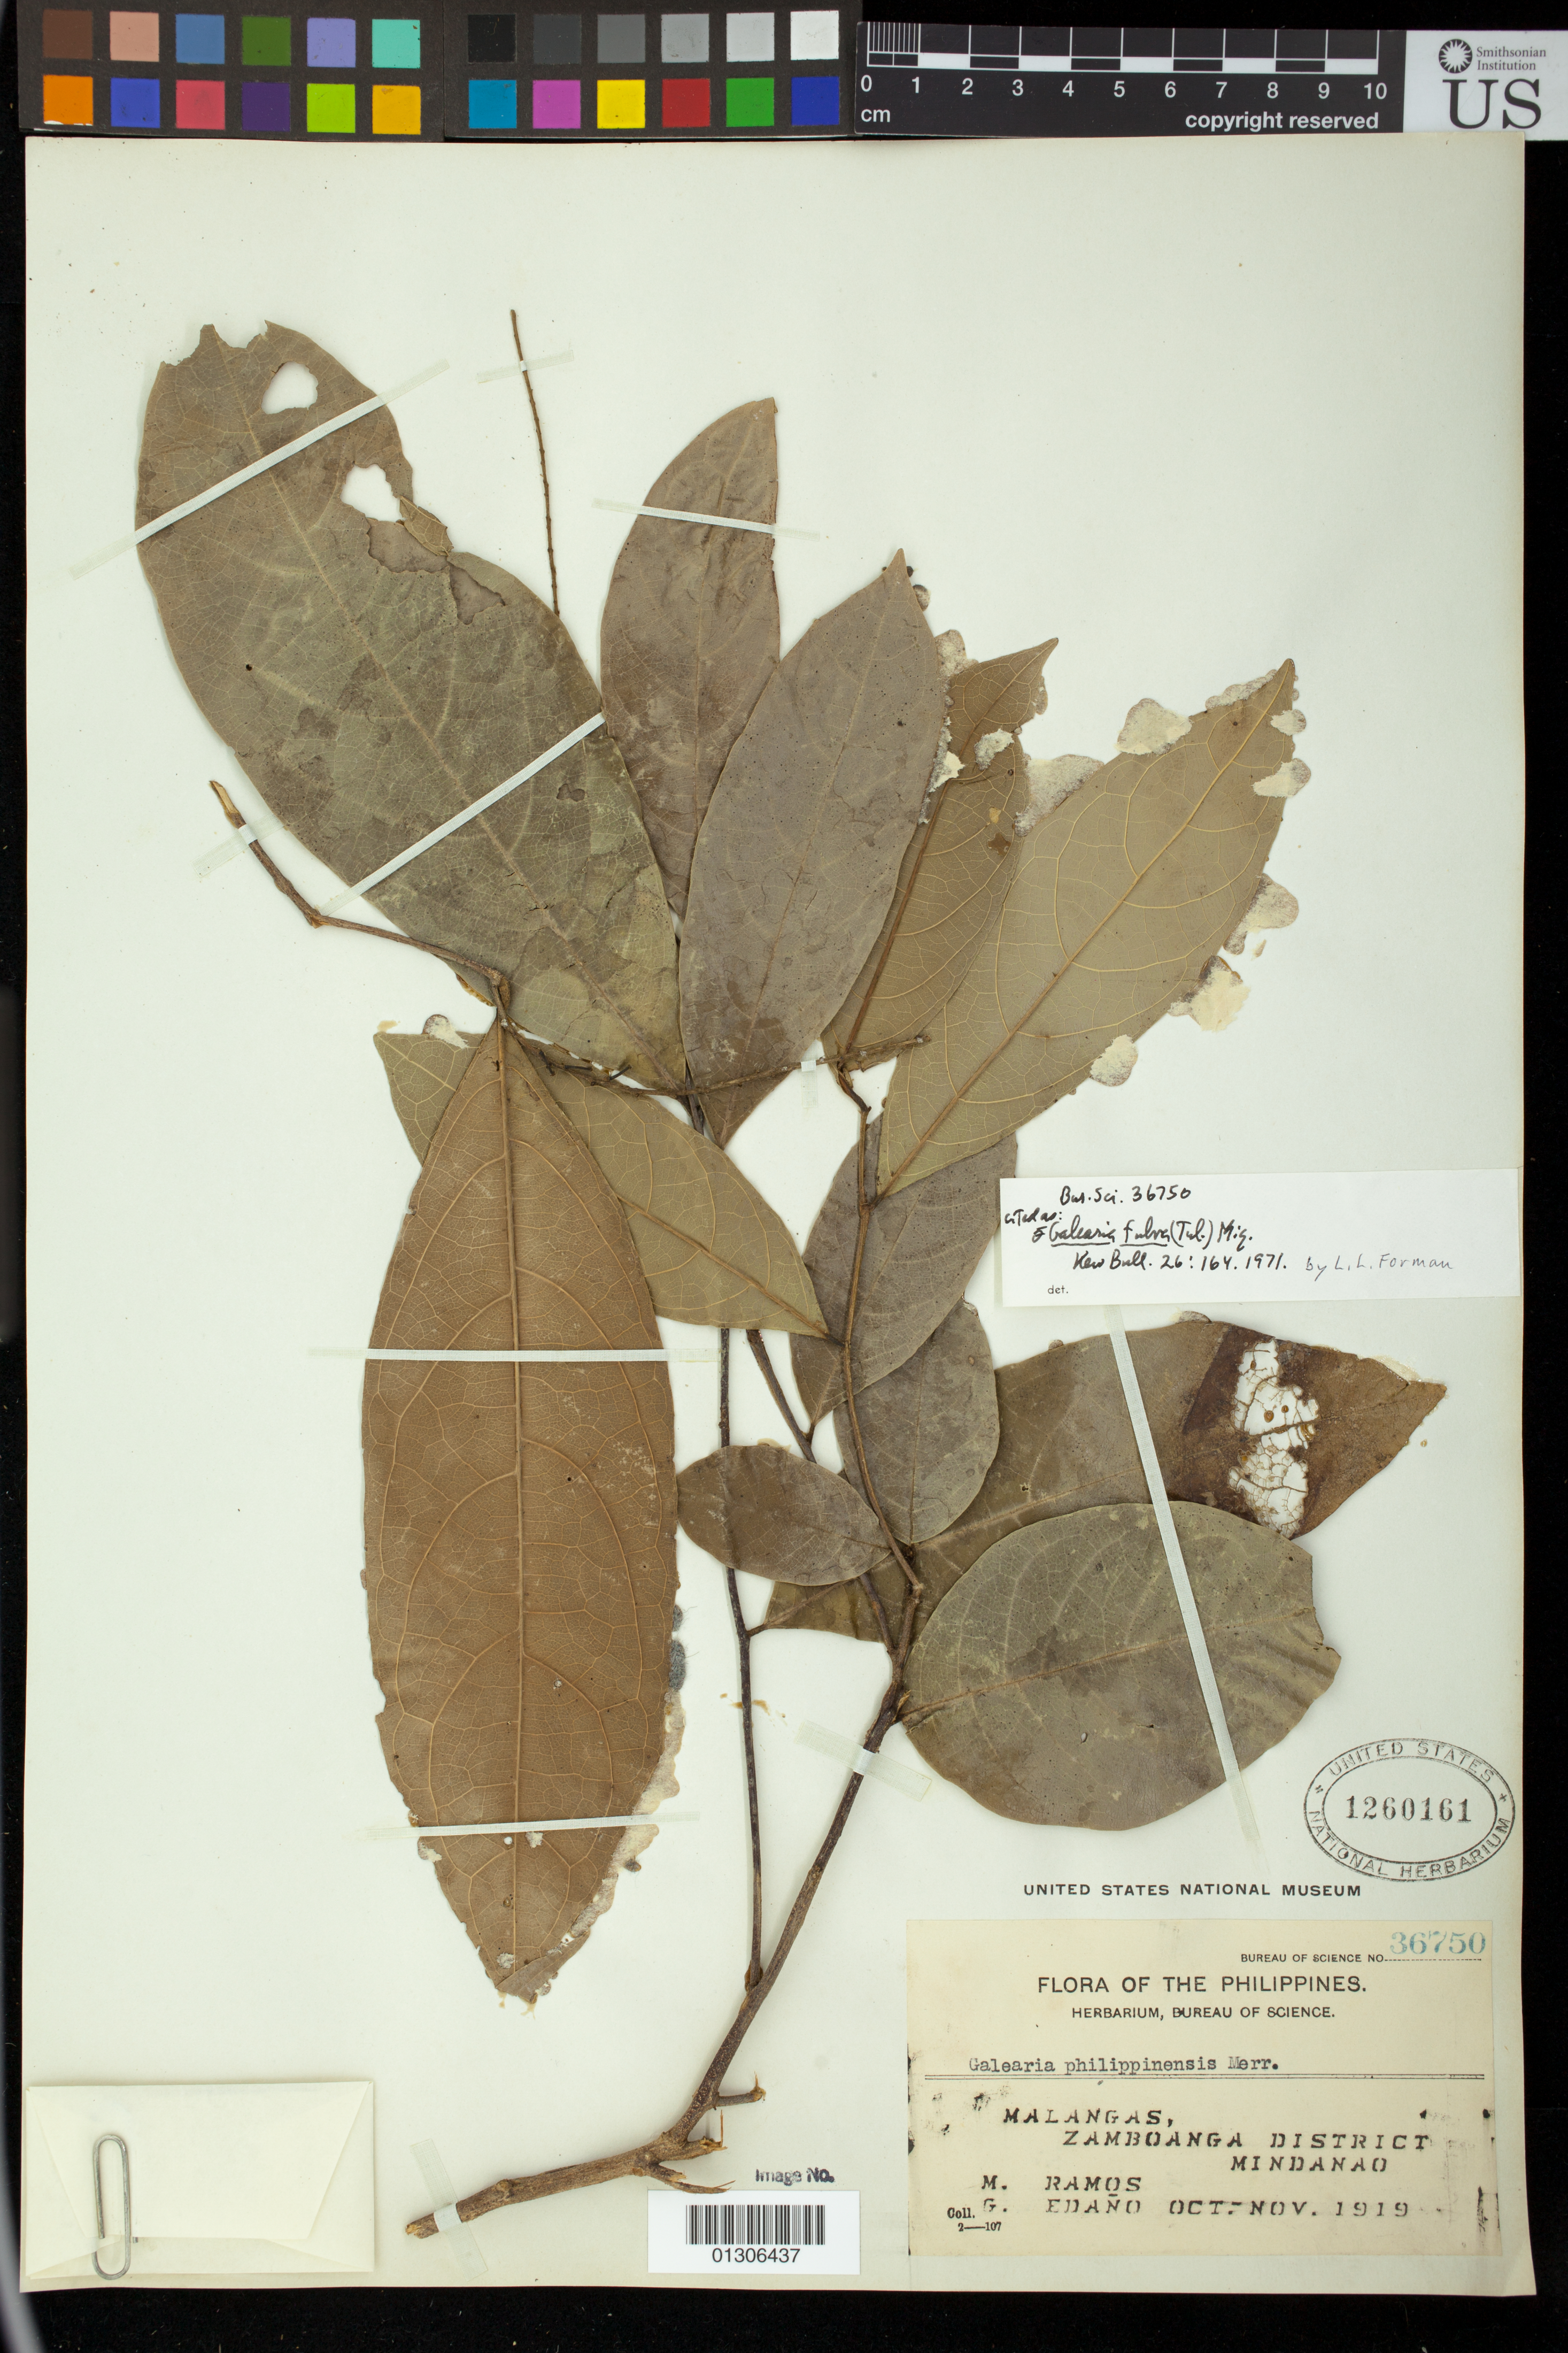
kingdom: Plantae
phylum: Tracheophyta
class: Magnoliopsida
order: Malpighiales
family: Pandaceae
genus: Galearia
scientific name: Galearia fulva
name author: (Tul.) Miq.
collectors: M. Ramos & G. E. Edaño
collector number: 36750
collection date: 1919-10-01/1919-11-30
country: Philippines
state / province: Zamboanga Peninsula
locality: Malangas, Zamboanga District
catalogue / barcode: US 1260161